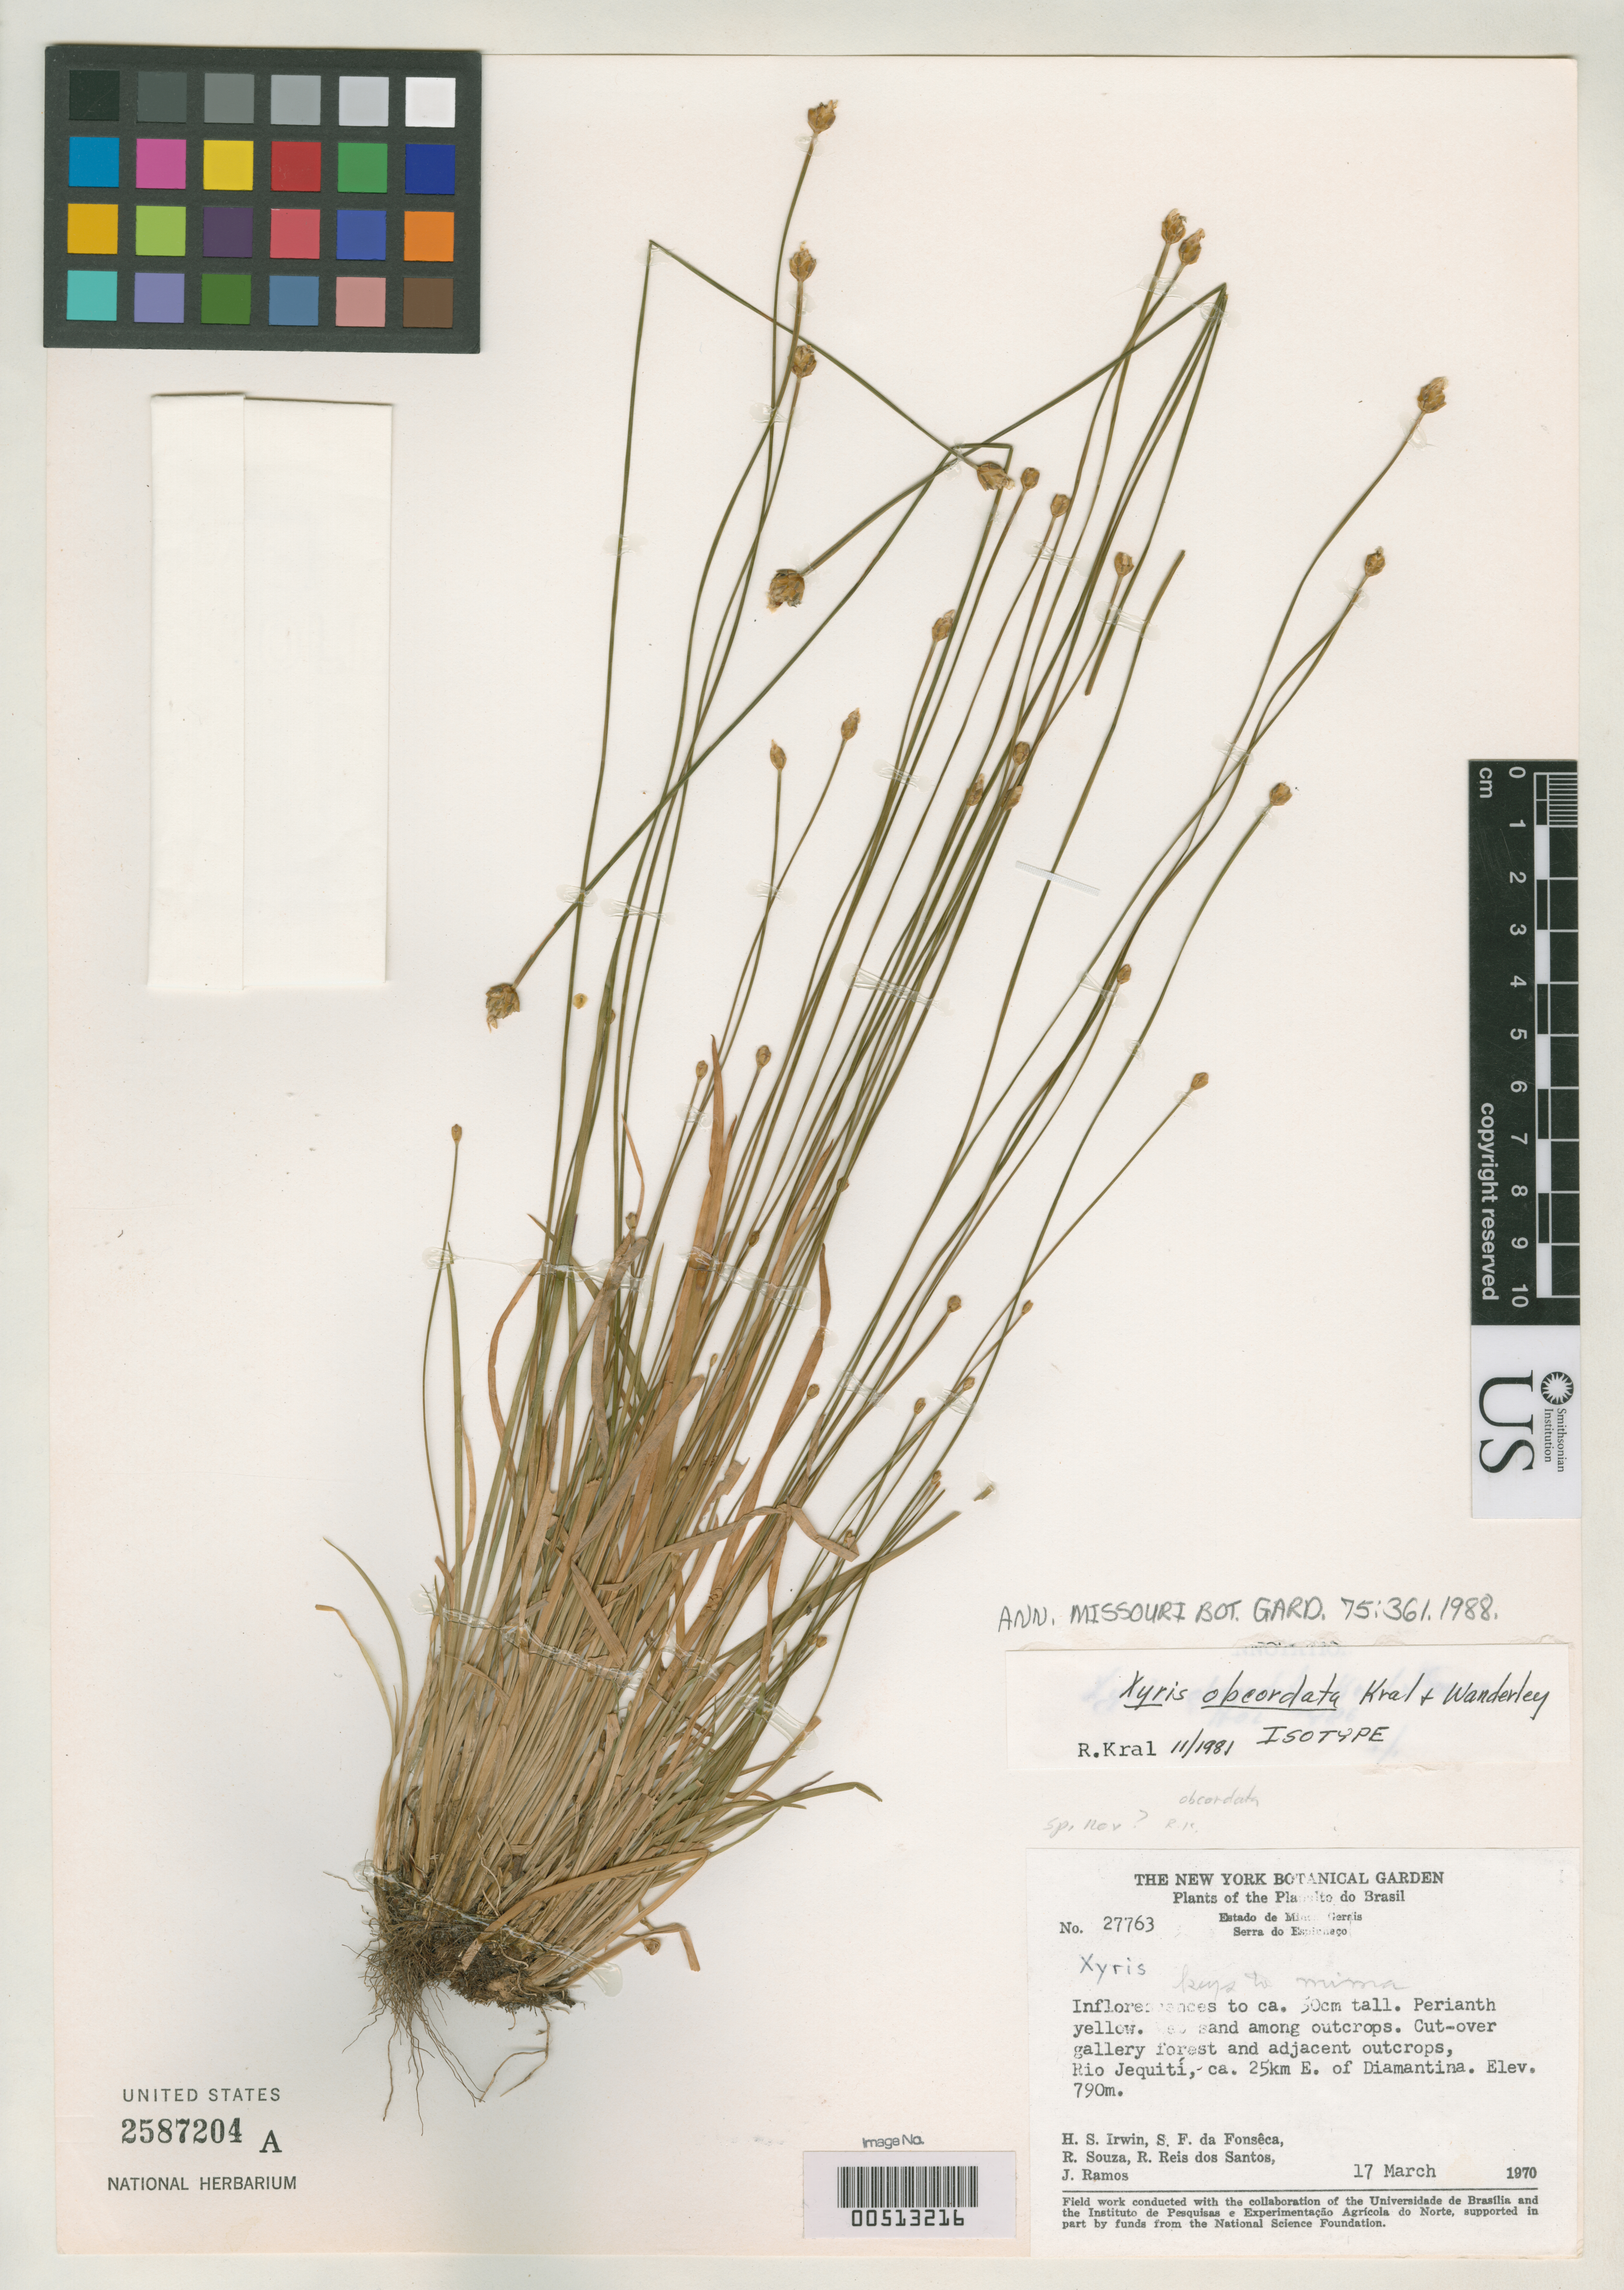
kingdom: Plantae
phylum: Tracheophyta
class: Liliopsida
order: Poales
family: Xyridaceae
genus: Xyris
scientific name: Xyris obcordata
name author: Kral & Wand.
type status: Isotype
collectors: H. Irwin, S. F. Fonsêca, R. Souza, R. G. P. Santos & J. F. Ramos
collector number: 27763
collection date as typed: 17 Mar 1970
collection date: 1970-03-17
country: Brazil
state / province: Minas Gerais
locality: Serra do Espinhaco, Rio Jequito, ca. 25 km E of Diamantina.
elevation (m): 790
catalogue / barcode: US 2587204A